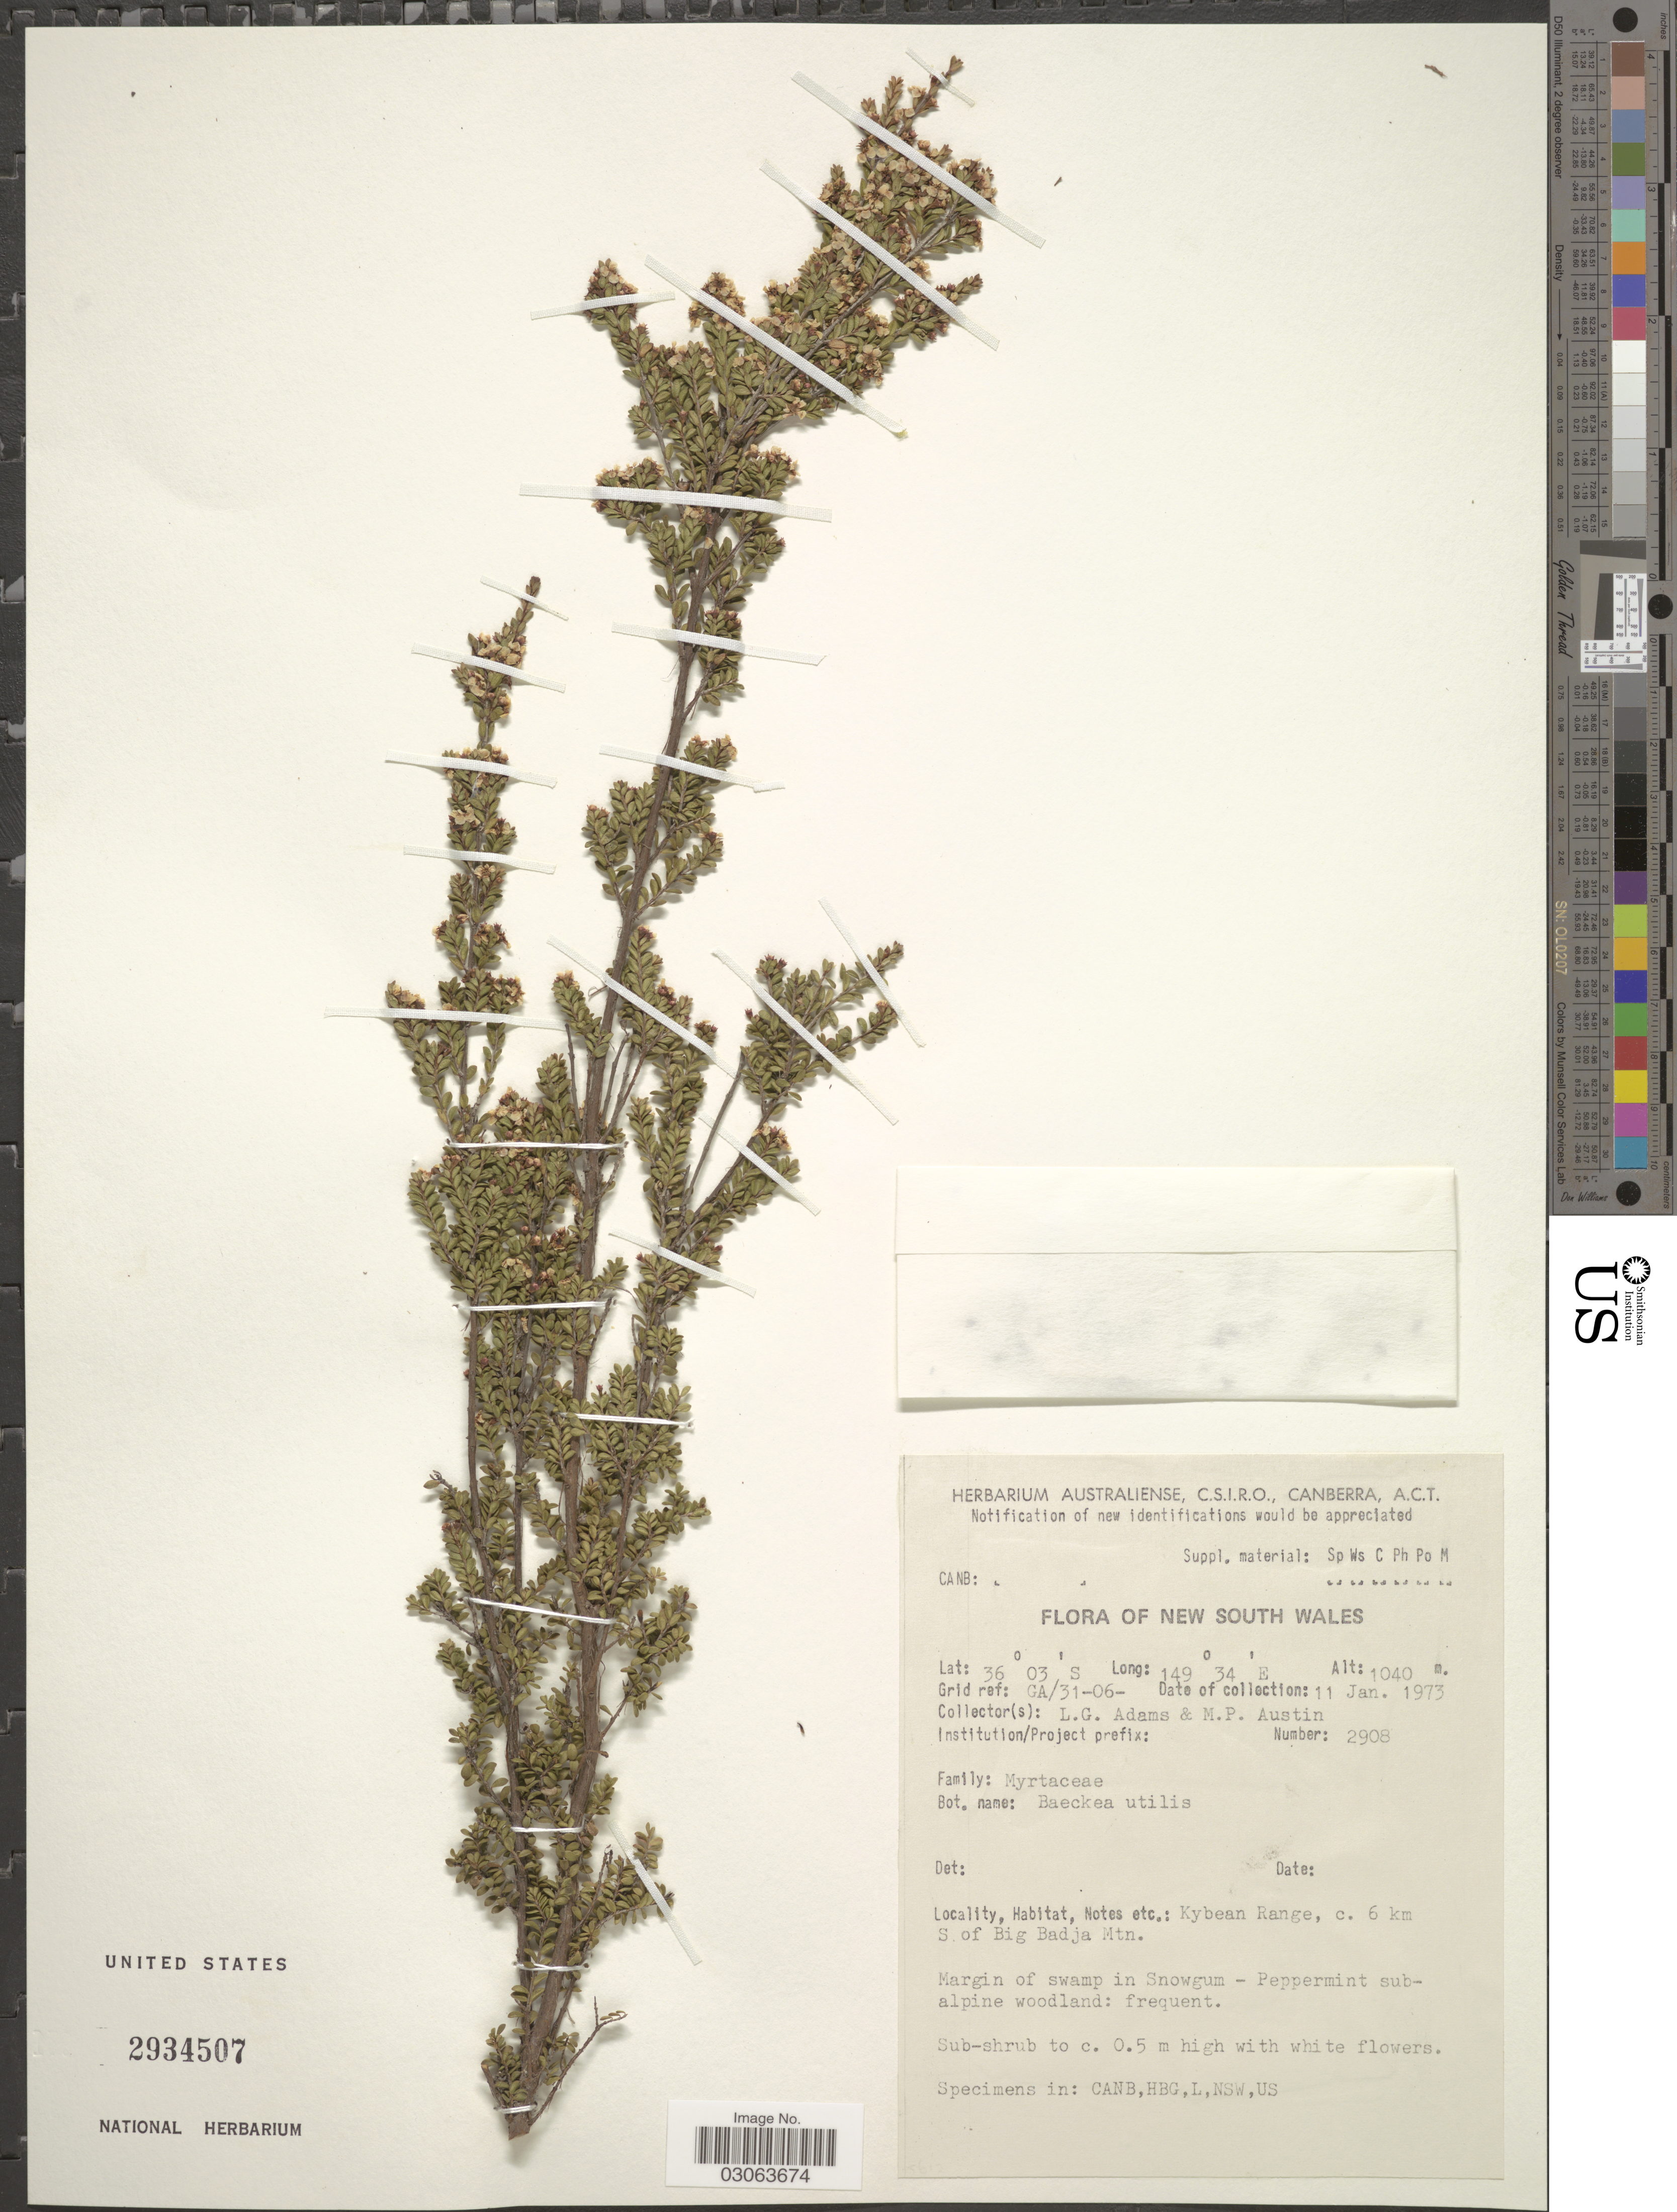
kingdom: Plantae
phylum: Tracheophyta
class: Magnoliopsida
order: Myrtales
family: Myrtaceae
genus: Baeckea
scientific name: Baeckea utilis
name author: F. Muell. ex Miq.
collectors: L. G. Adams & M. Austin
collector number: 2908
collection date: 1973-01-11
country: Australia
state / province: New South Wales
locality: Grid ref: GA/31-06, Kybean Range, c. 6 km S of Big Badja Mtn.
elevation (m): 1040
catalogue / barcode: US 2934507